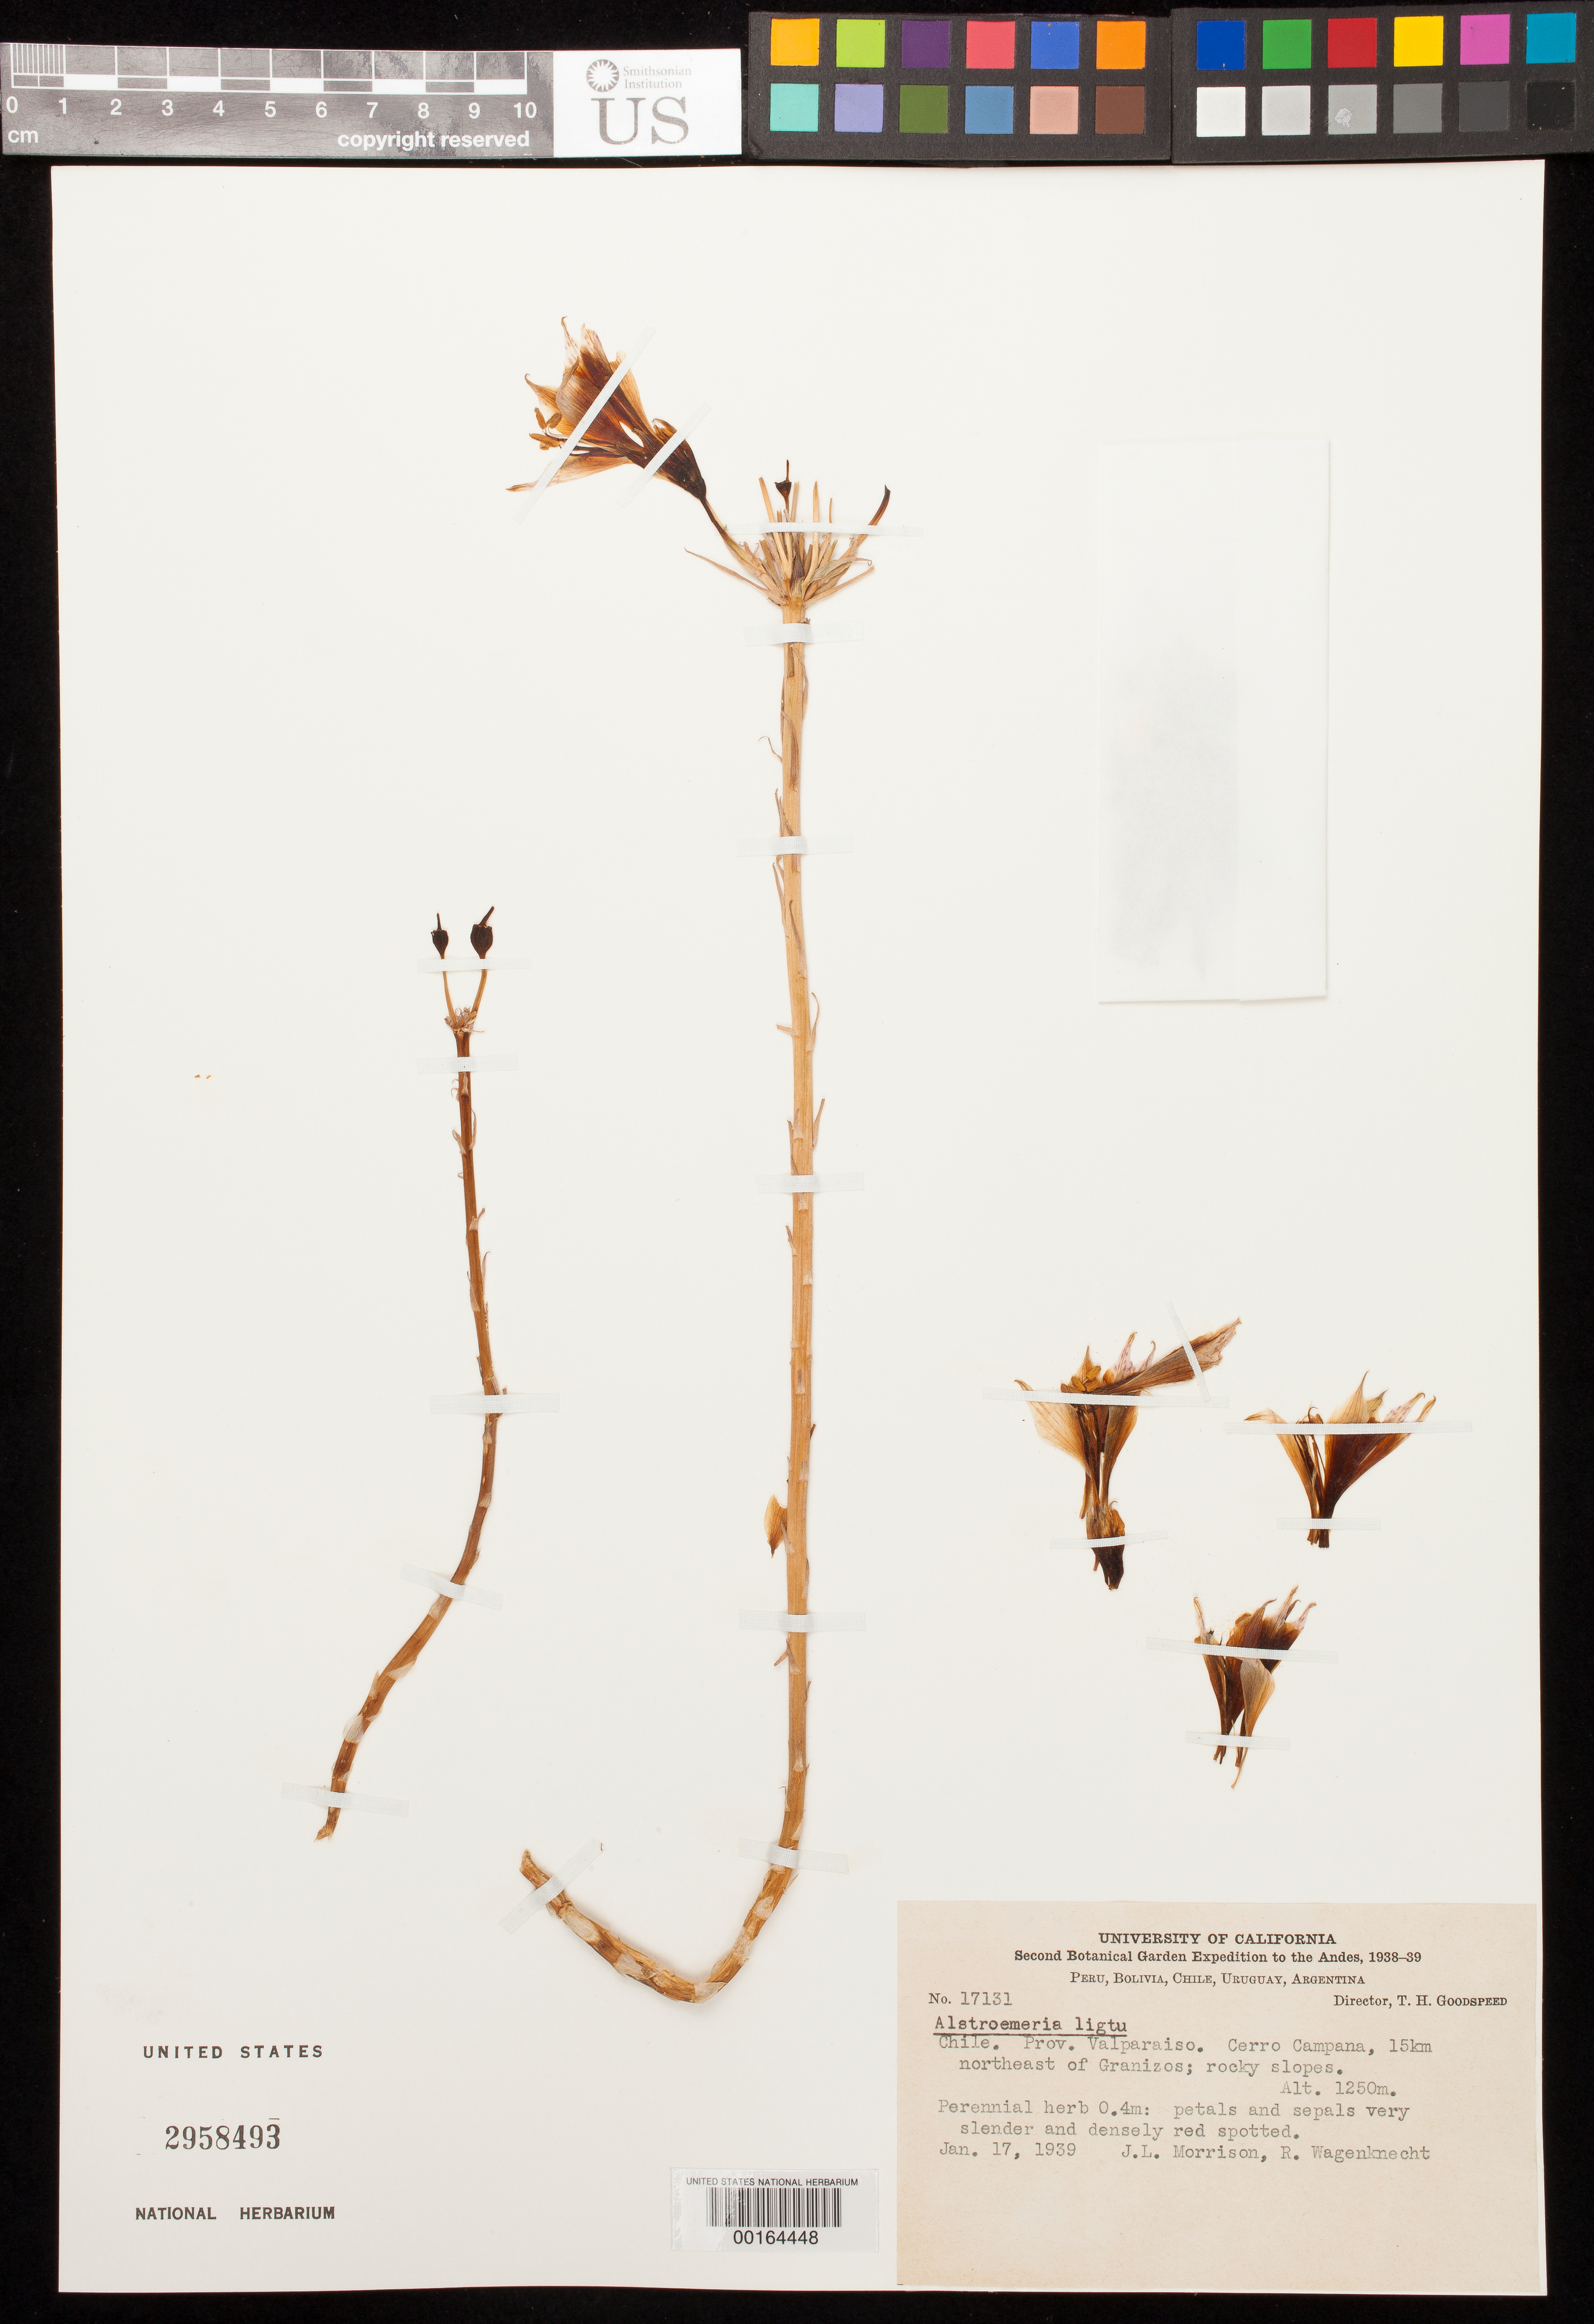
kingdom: Plantae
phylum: Tracheophyta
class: Liliopsida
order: Liliales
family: Alstroemeriaceae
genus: Alstroemeria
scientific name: Alstroemeria ligtu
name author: L.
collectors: J. L. Morrison & R. Wagenknecht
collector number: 17131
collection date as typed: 17 Jan 1939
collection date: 1939-01-17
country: Chile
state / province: Valparaíso (V)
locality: Cerro campana, 15 km ne of granizos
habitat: Rocky slopes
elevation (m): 1250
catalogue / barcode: US 2958493